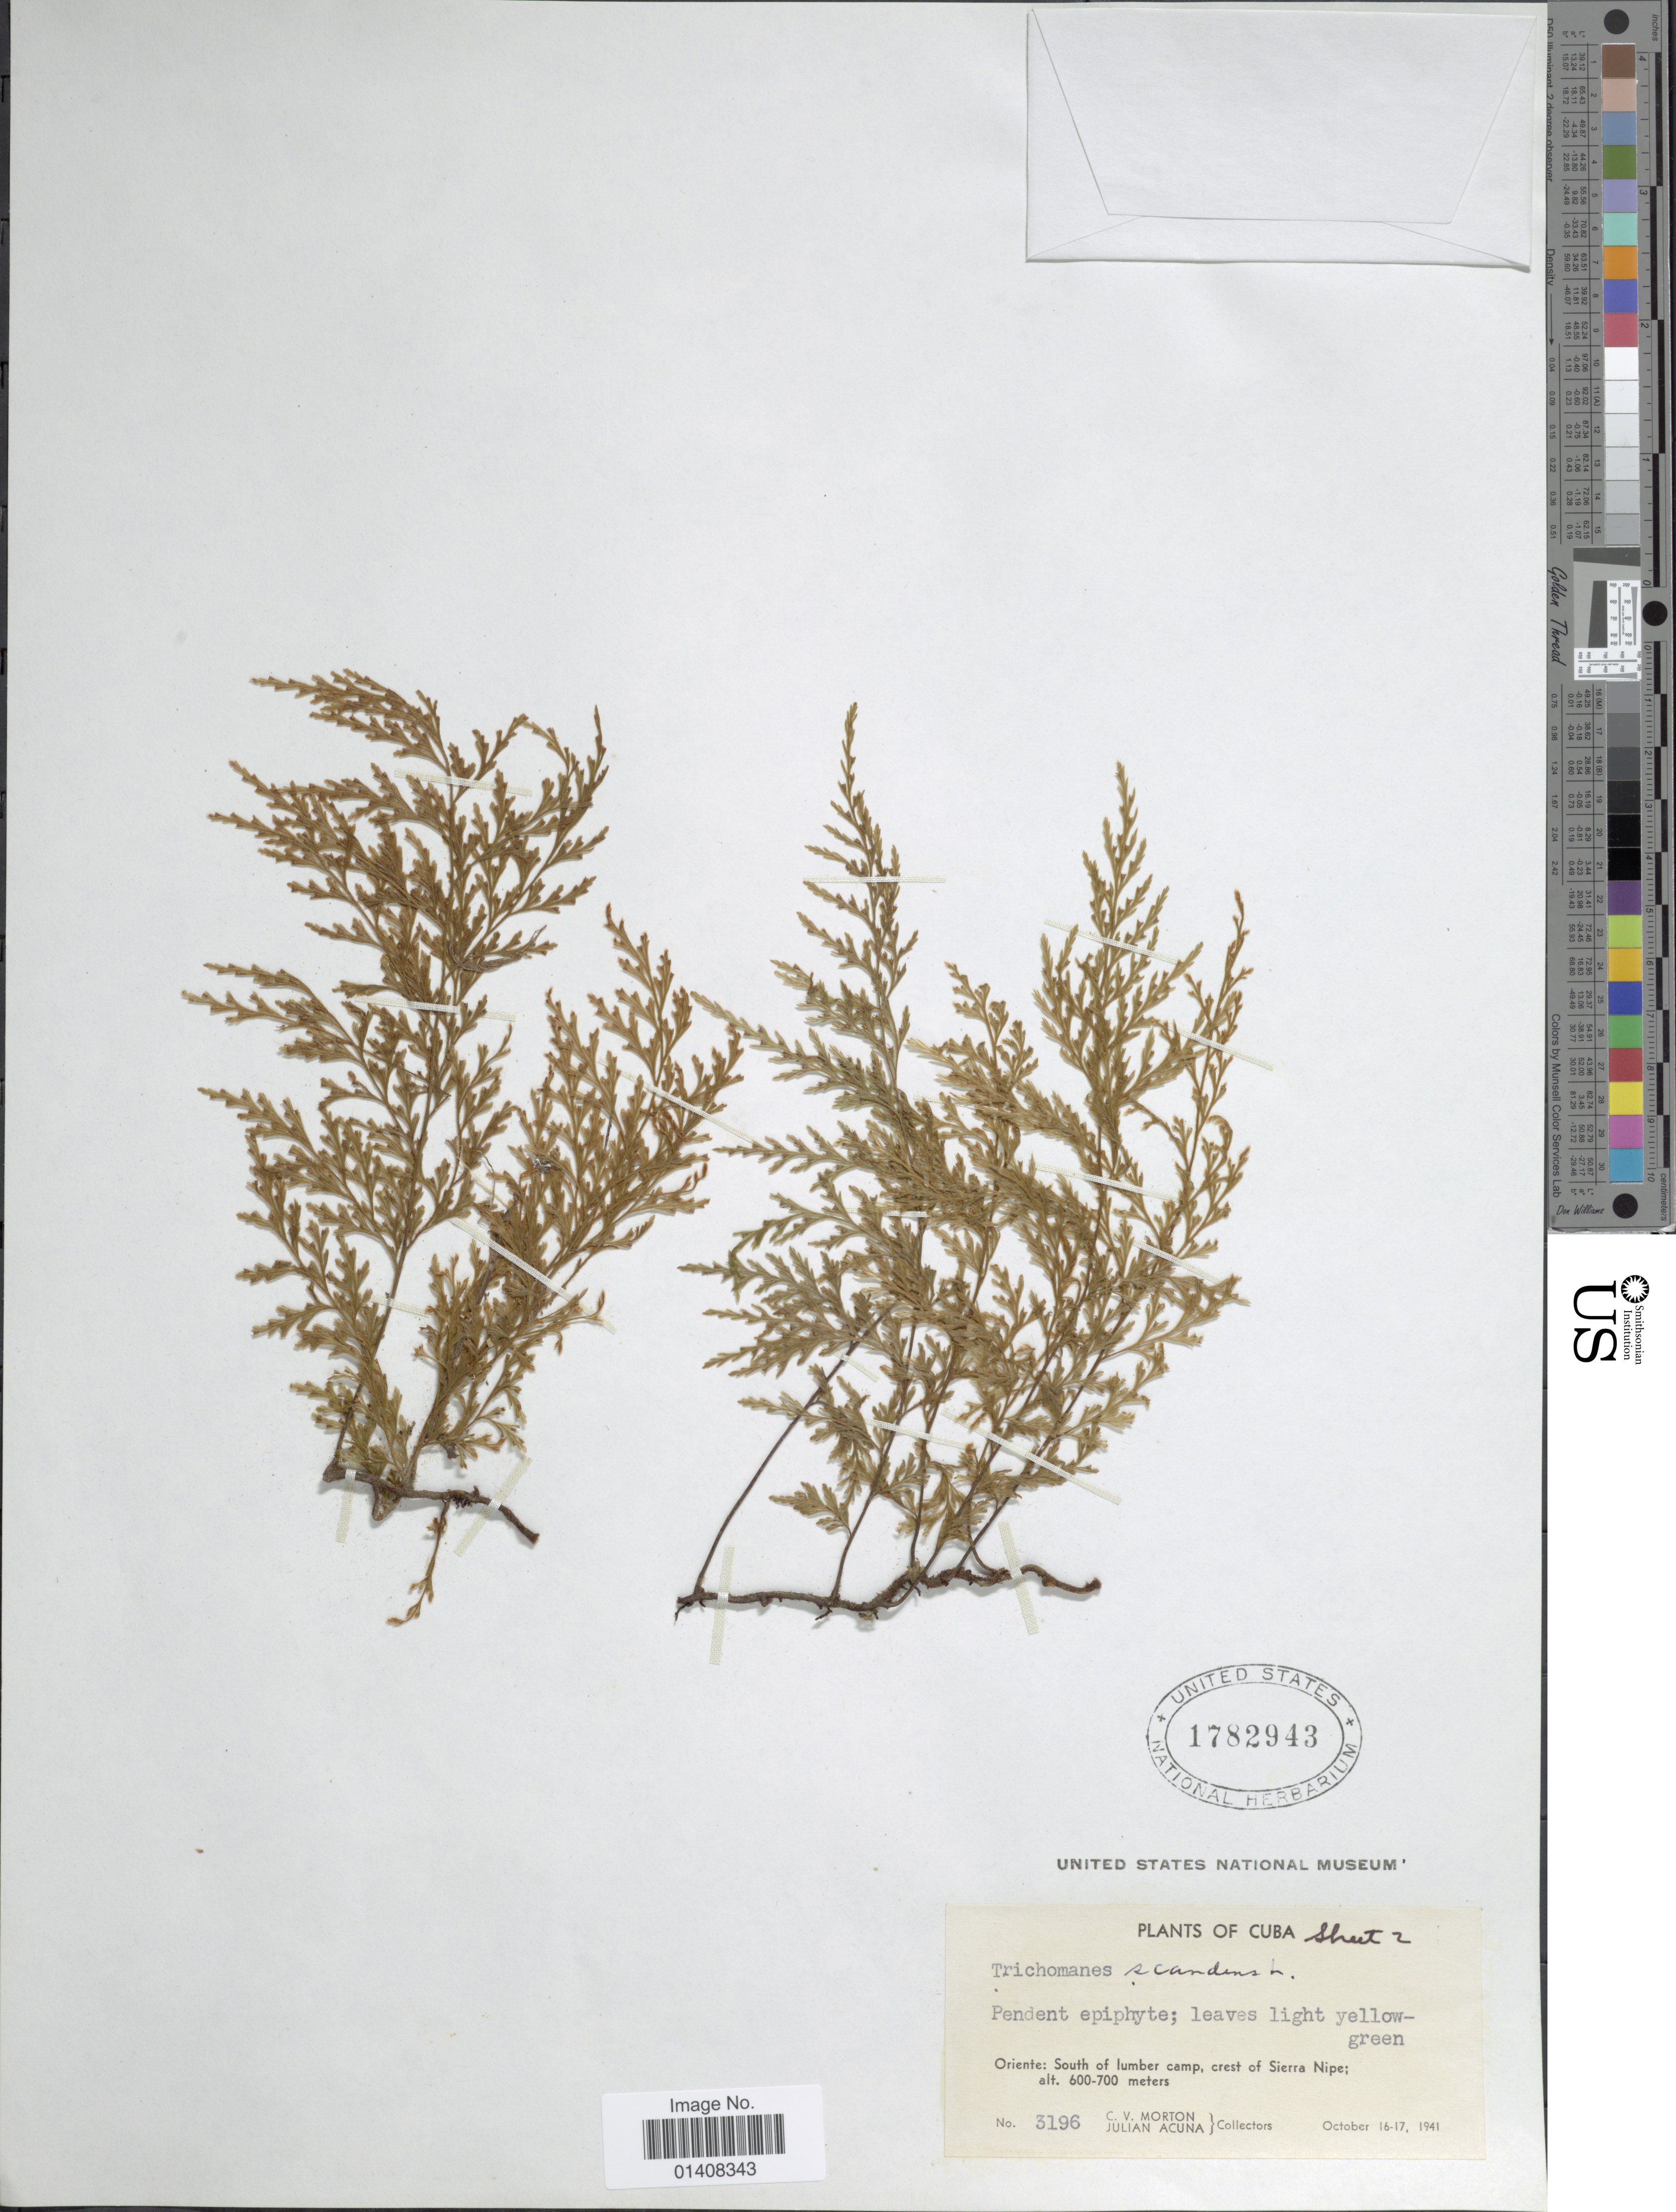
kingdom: Plantae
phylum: Tracheophyta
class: Polypodiopsida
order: Hymenophyllales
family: Hymenophyllaceae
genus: Trichomanes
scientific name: Trichomanes scandens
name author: L.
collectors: C. V. Morton & J. B. Acuña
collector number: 3196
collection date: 1941-10-16/1941-10-17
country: Cuba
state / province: Oriente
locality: South of lumber camp, crest of Sierra Nipe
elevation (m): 600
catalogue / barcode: US 1782943